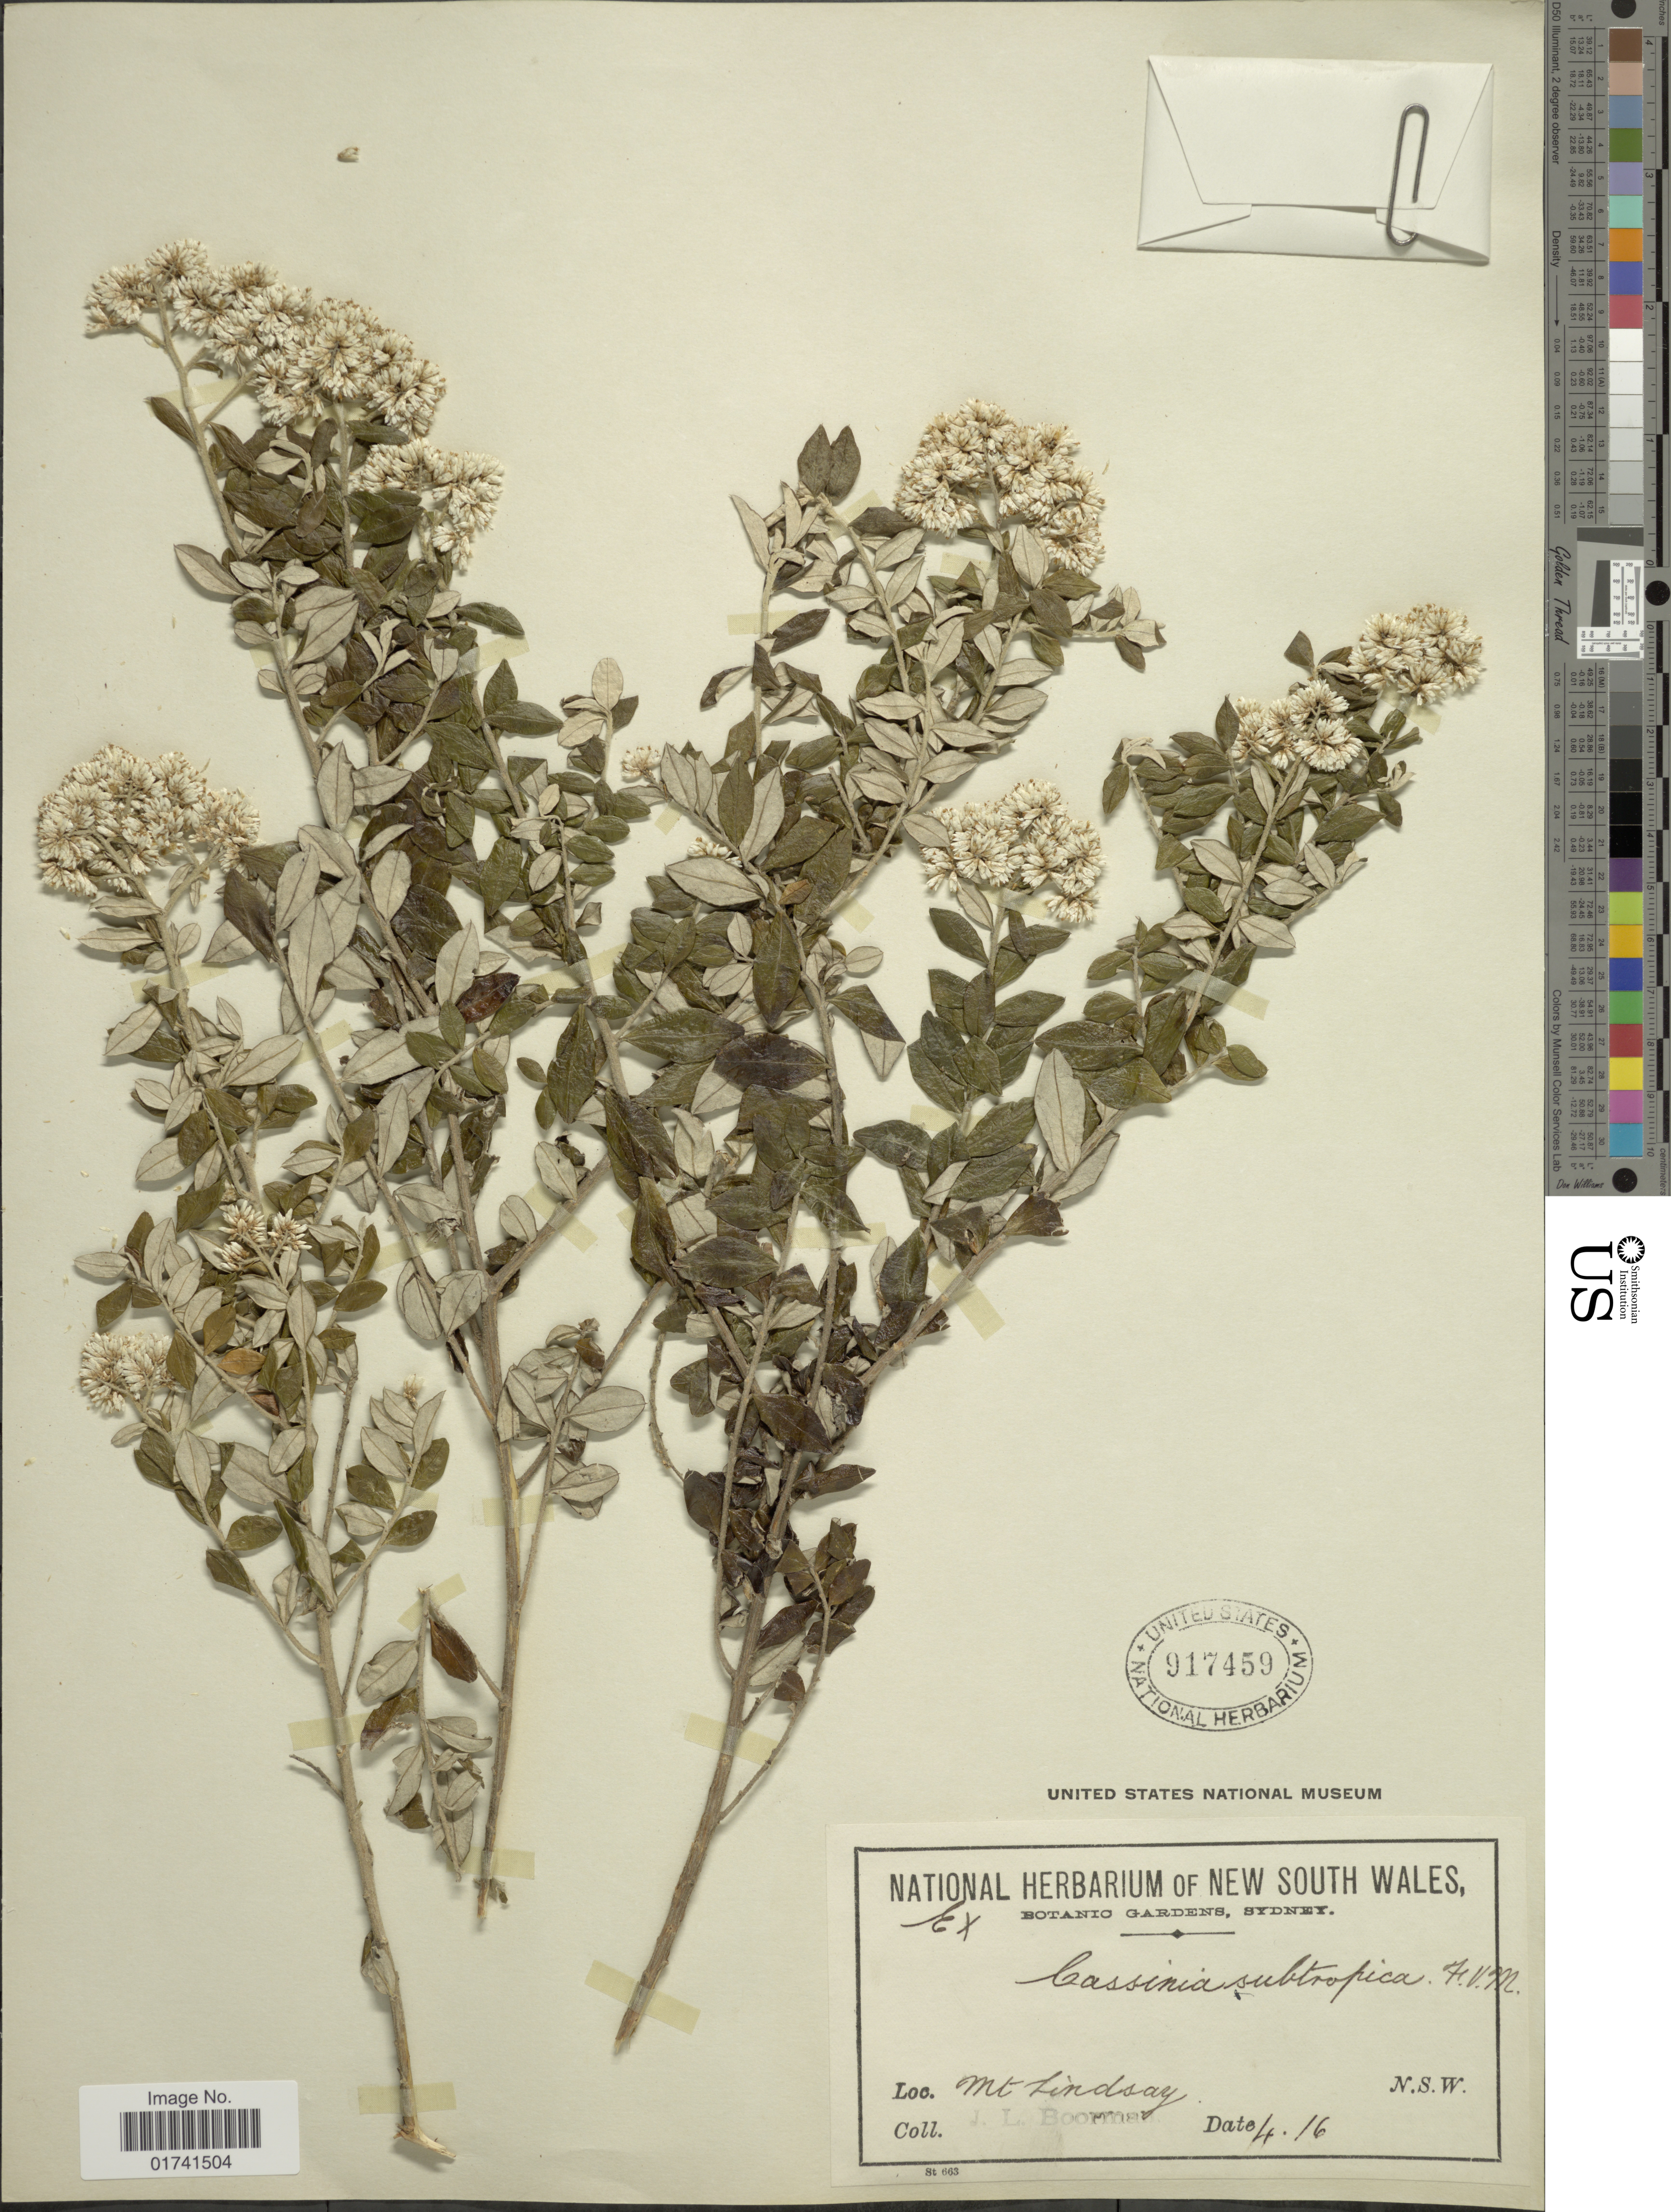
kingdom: Plantae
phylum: Tracheophyta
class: Magnoliopsida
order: Asterales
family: Asteraceae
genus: Cassinia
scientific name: Cassinia subtropica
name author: F. Muell.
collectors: J. Boorman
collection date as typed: Transcribed d/m/y: /4/16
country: Australia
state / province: New South Wales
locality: Mt Lindsay.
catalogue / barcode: US 917459